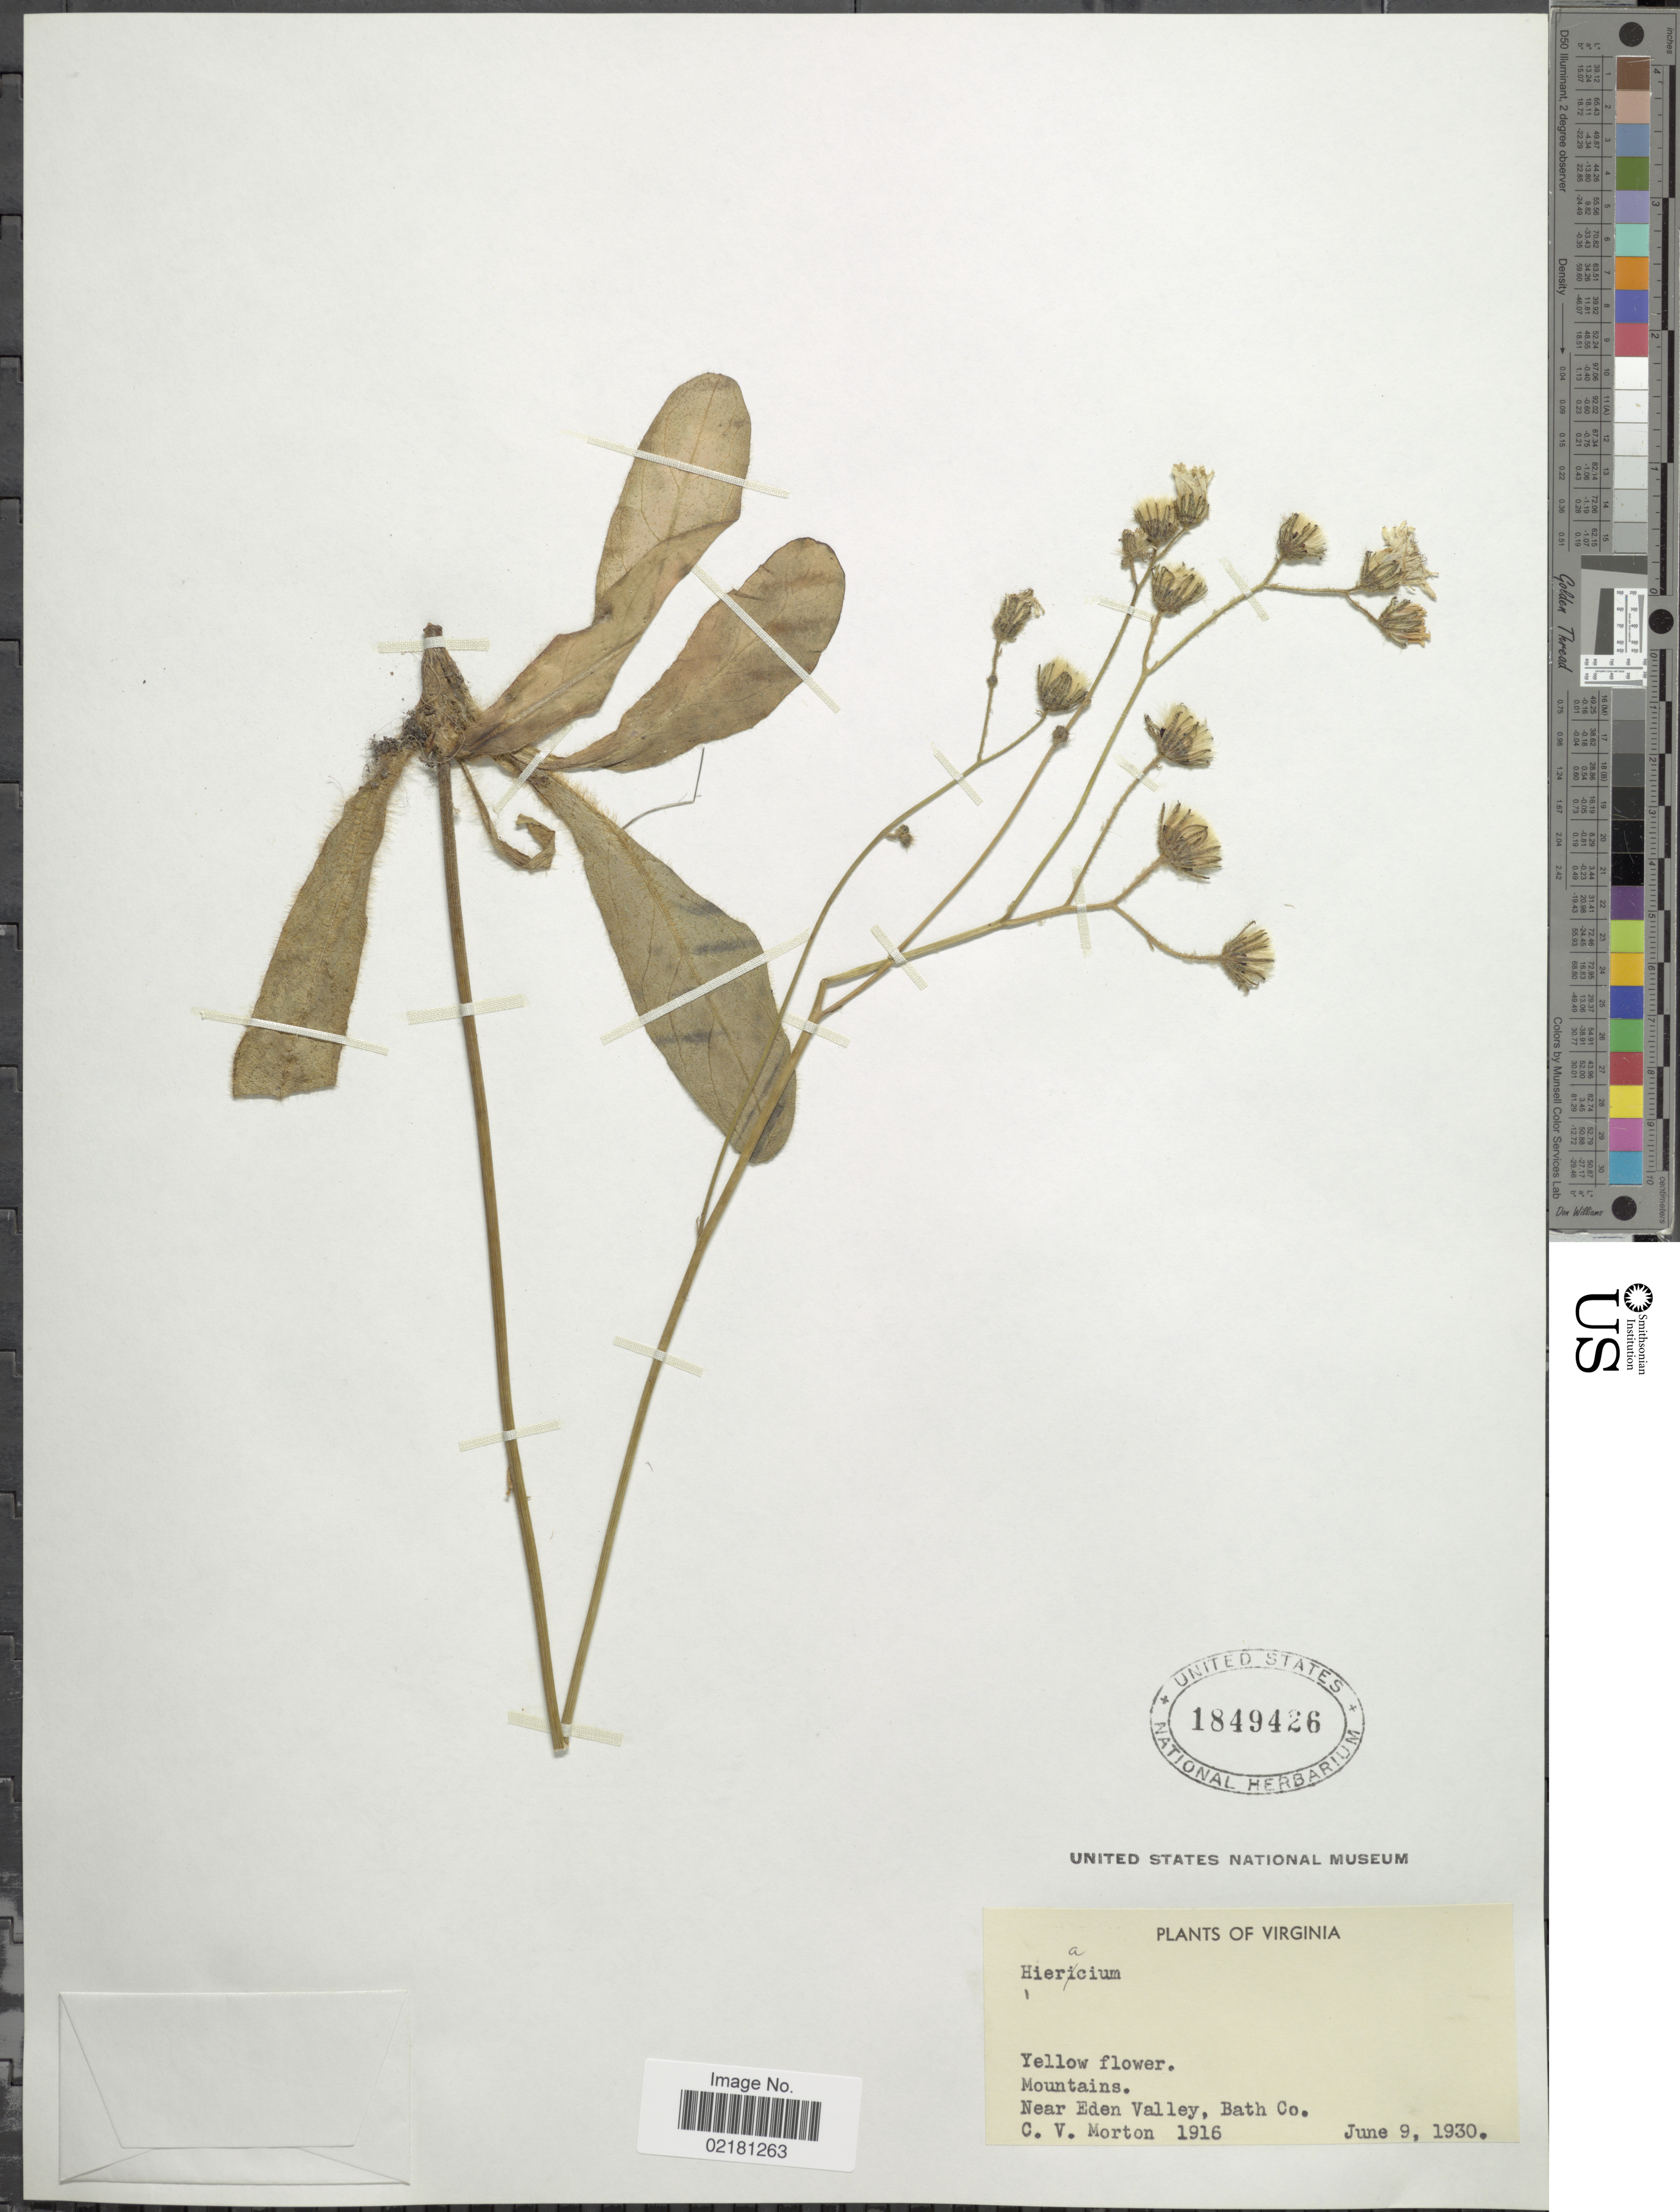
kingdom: Plantae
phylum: Tracheophyta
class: Magnoliopsida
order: Asterales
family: Asteraceae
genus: Hieracium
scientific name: Hieracium repandulare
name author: Druce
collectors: C. V. Morton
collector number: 1916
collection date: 1930-06-09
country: United States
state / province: Virginia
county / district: Bath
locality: Mountains, near Eden Valley, Bath Co.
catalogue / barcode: US 1849426